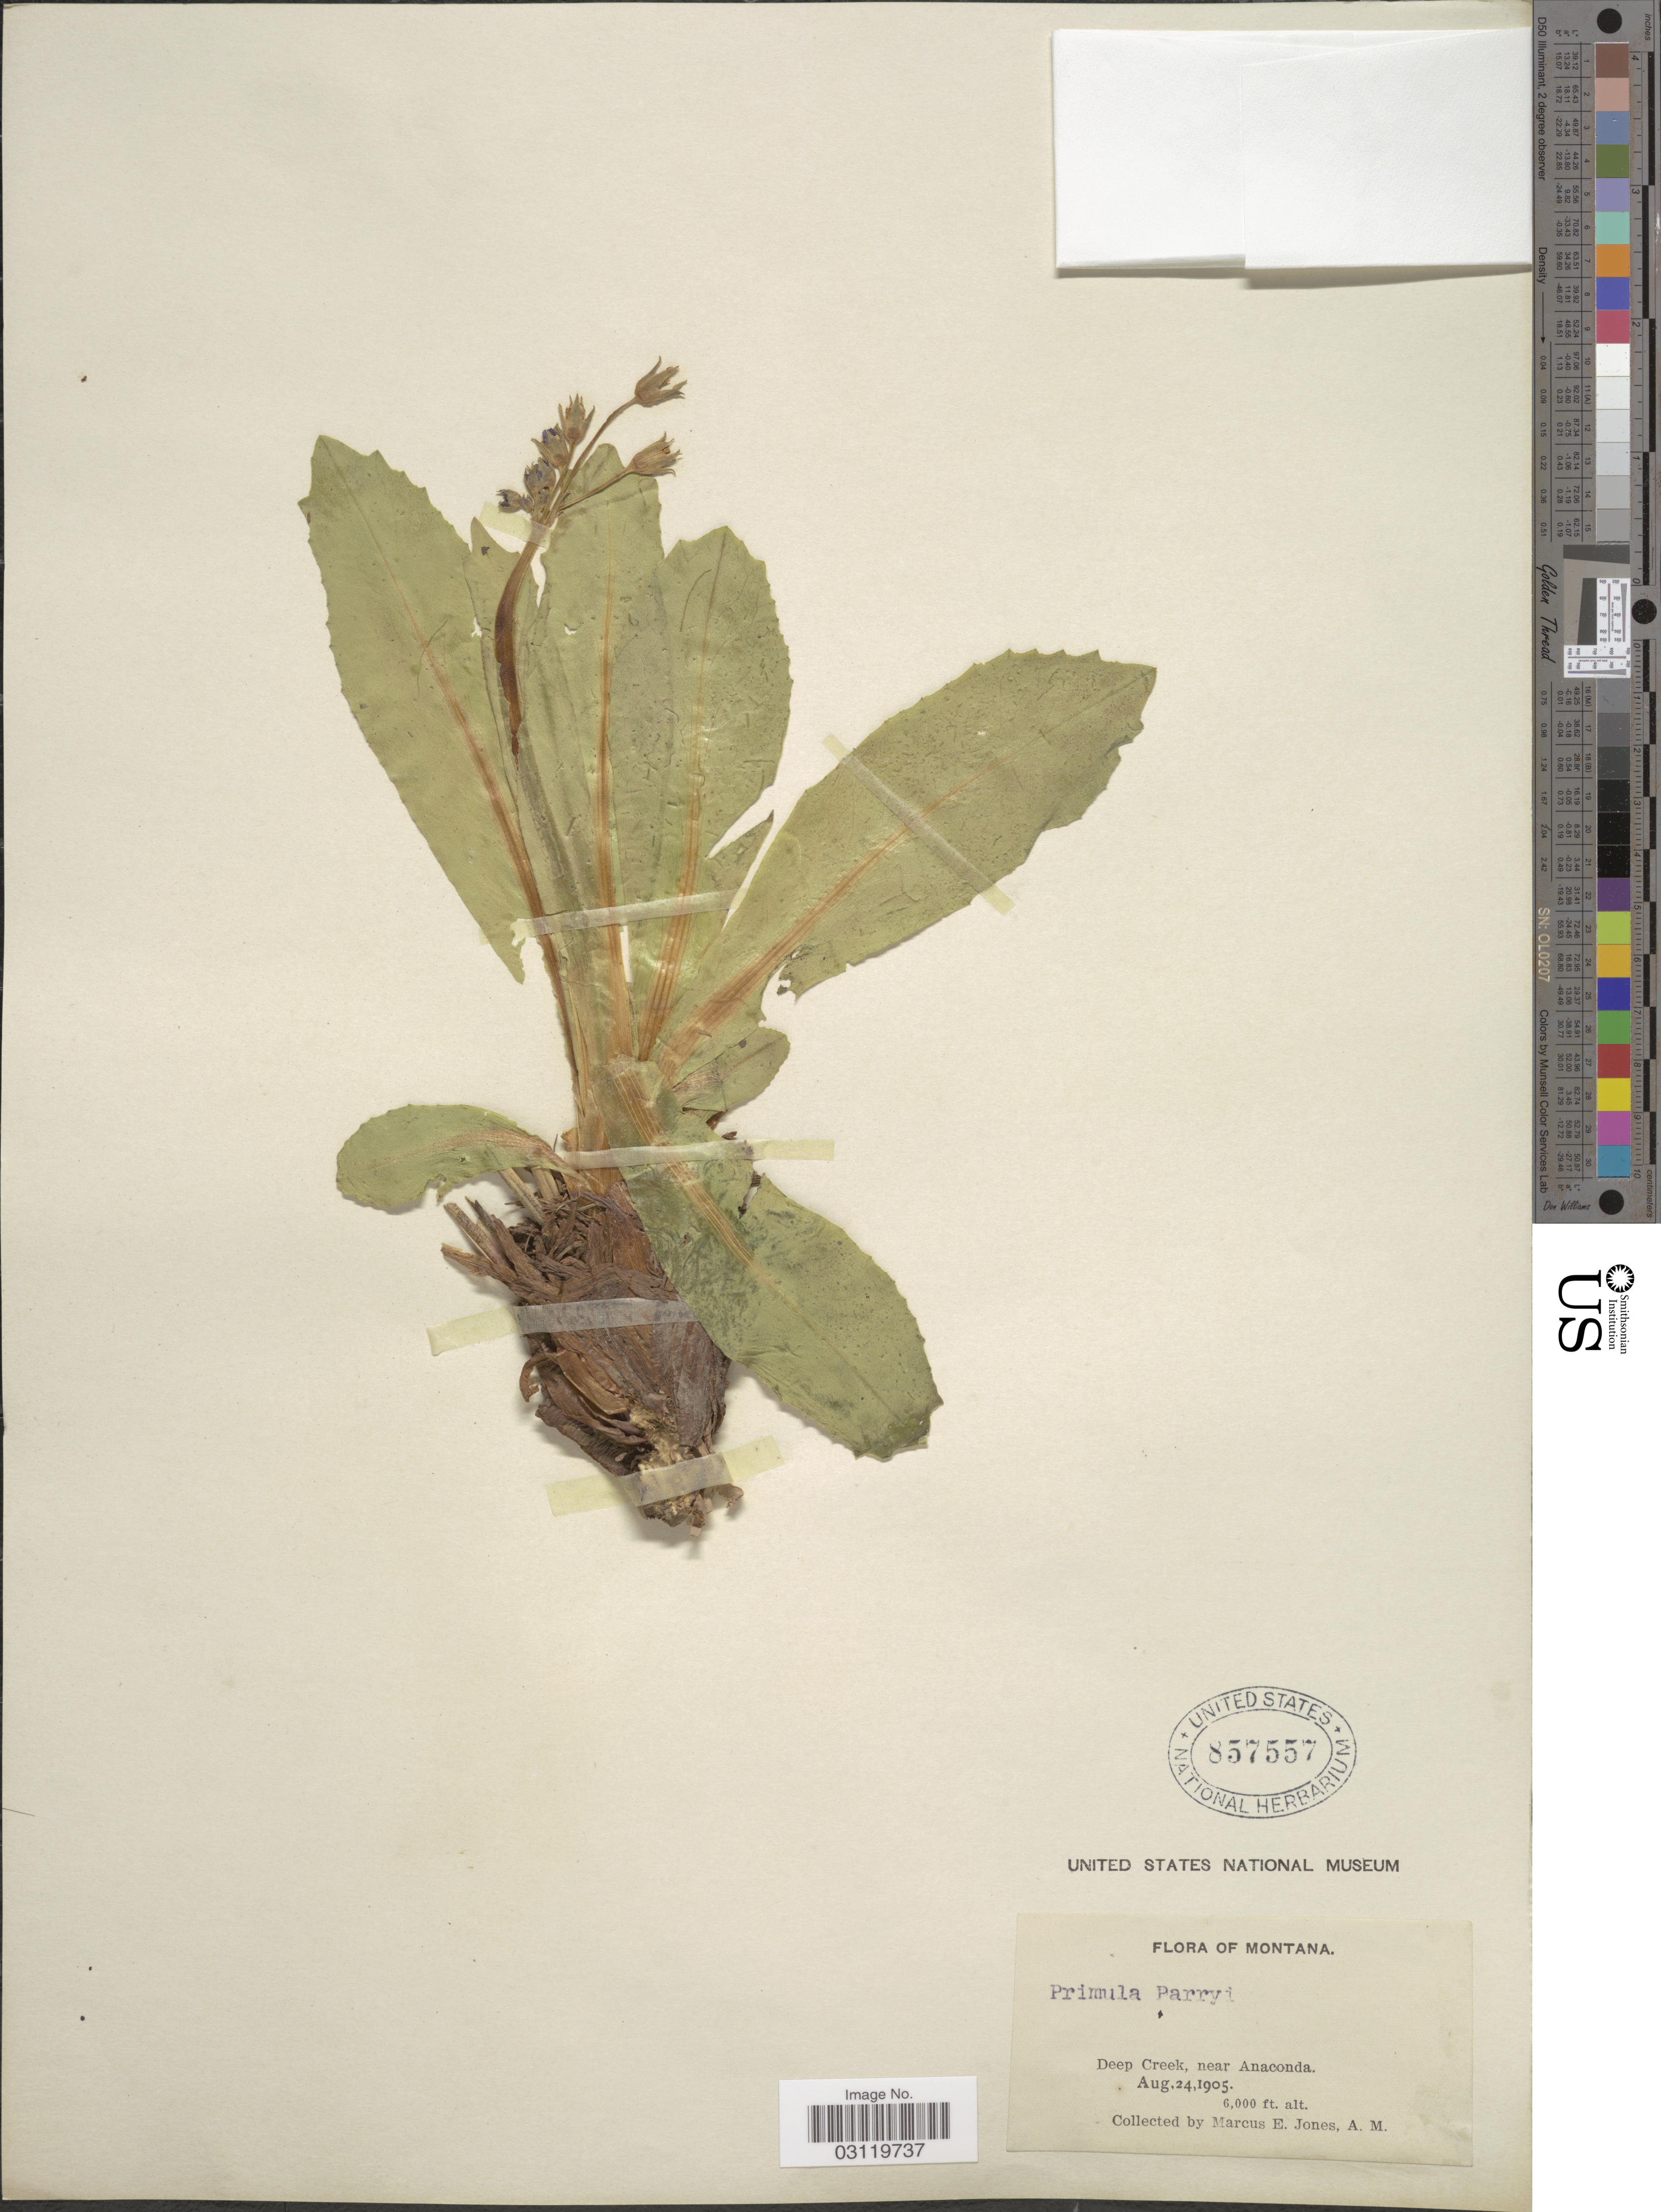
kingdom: Plantae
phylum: Tracheophyta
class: Magnoliopsida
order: Ericales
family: Primulaceae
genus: Primula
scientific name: Primula parryi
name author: A. Gray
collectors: M. E. Jones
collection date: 1905-08-24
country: United States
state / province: Montana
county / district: Deer Lodge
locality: Deep Creek, near Anaconda.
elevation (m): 1829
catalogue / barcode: US 857557